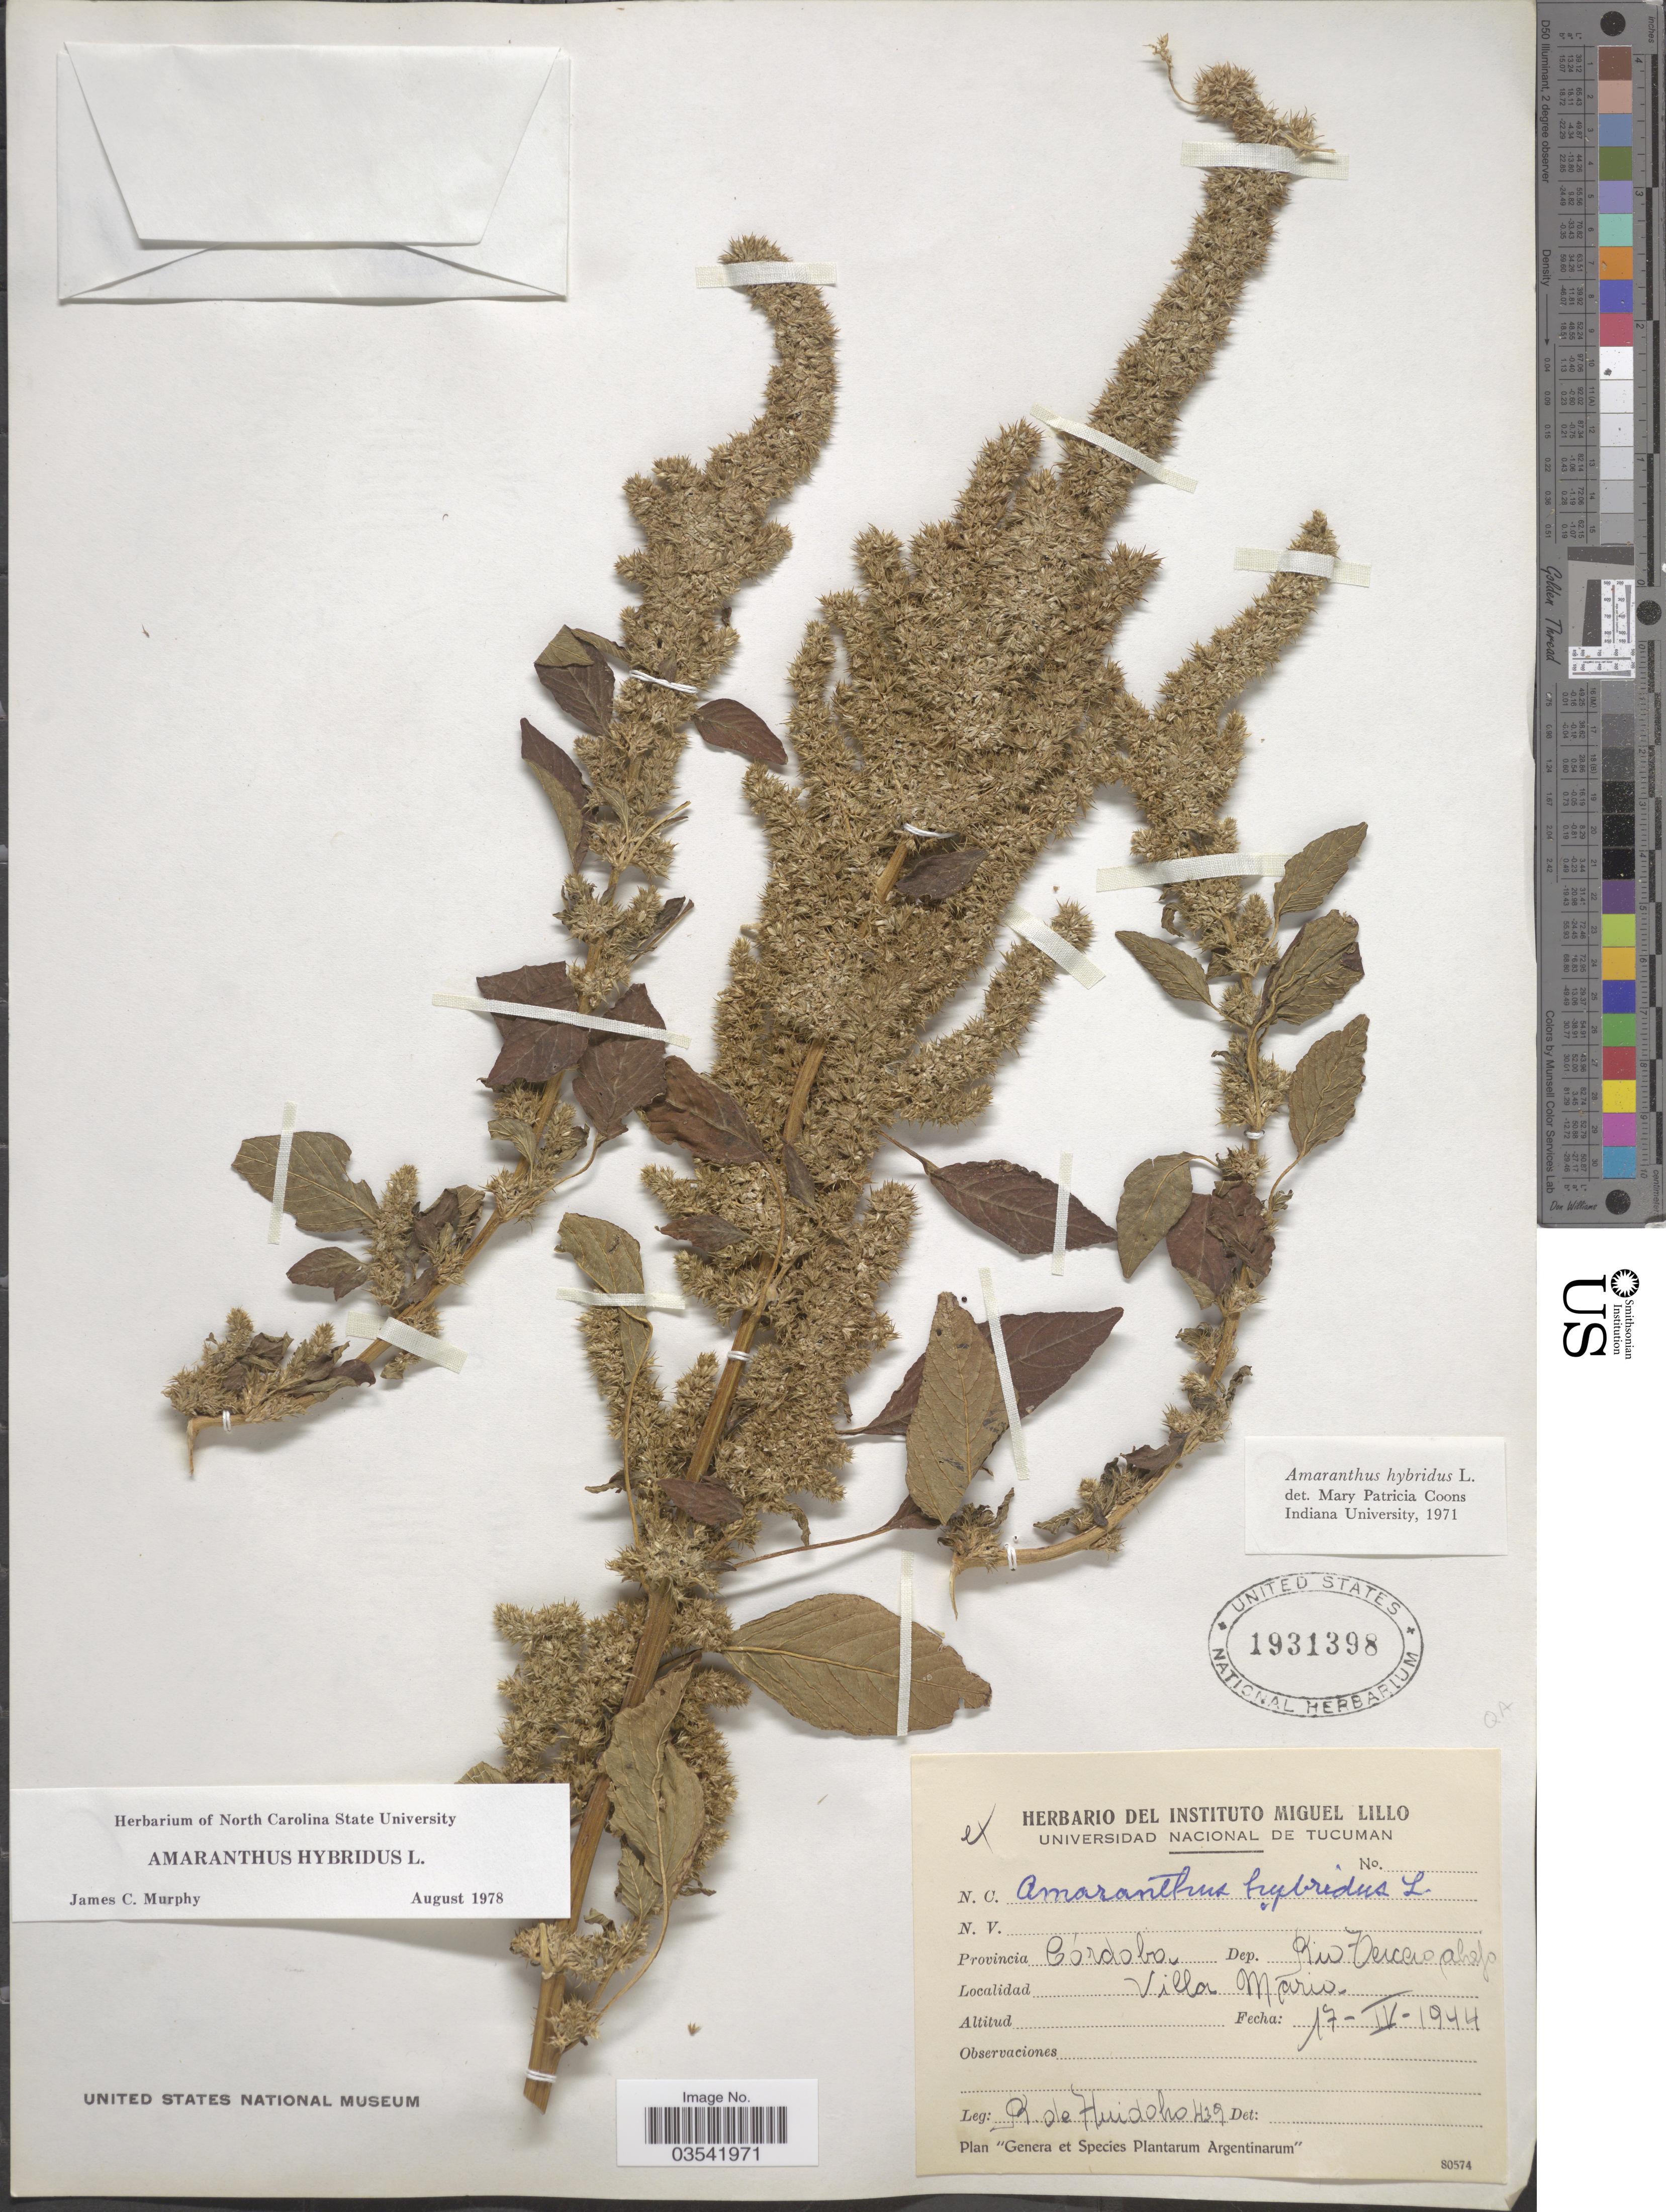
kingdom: Plantae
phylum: Tracheophyta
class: Magnoliopsida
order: Caryophyllales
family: Amaranthaceae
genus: Amaranthus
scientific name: Amaranthus hybridus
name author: L.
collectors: R. Huidobro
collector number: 439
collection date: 1944-04-17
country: Argentina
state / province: Cordoba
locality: Dep. Rio Tercero abrejo. Villa Maria.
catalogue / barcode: US 1931398